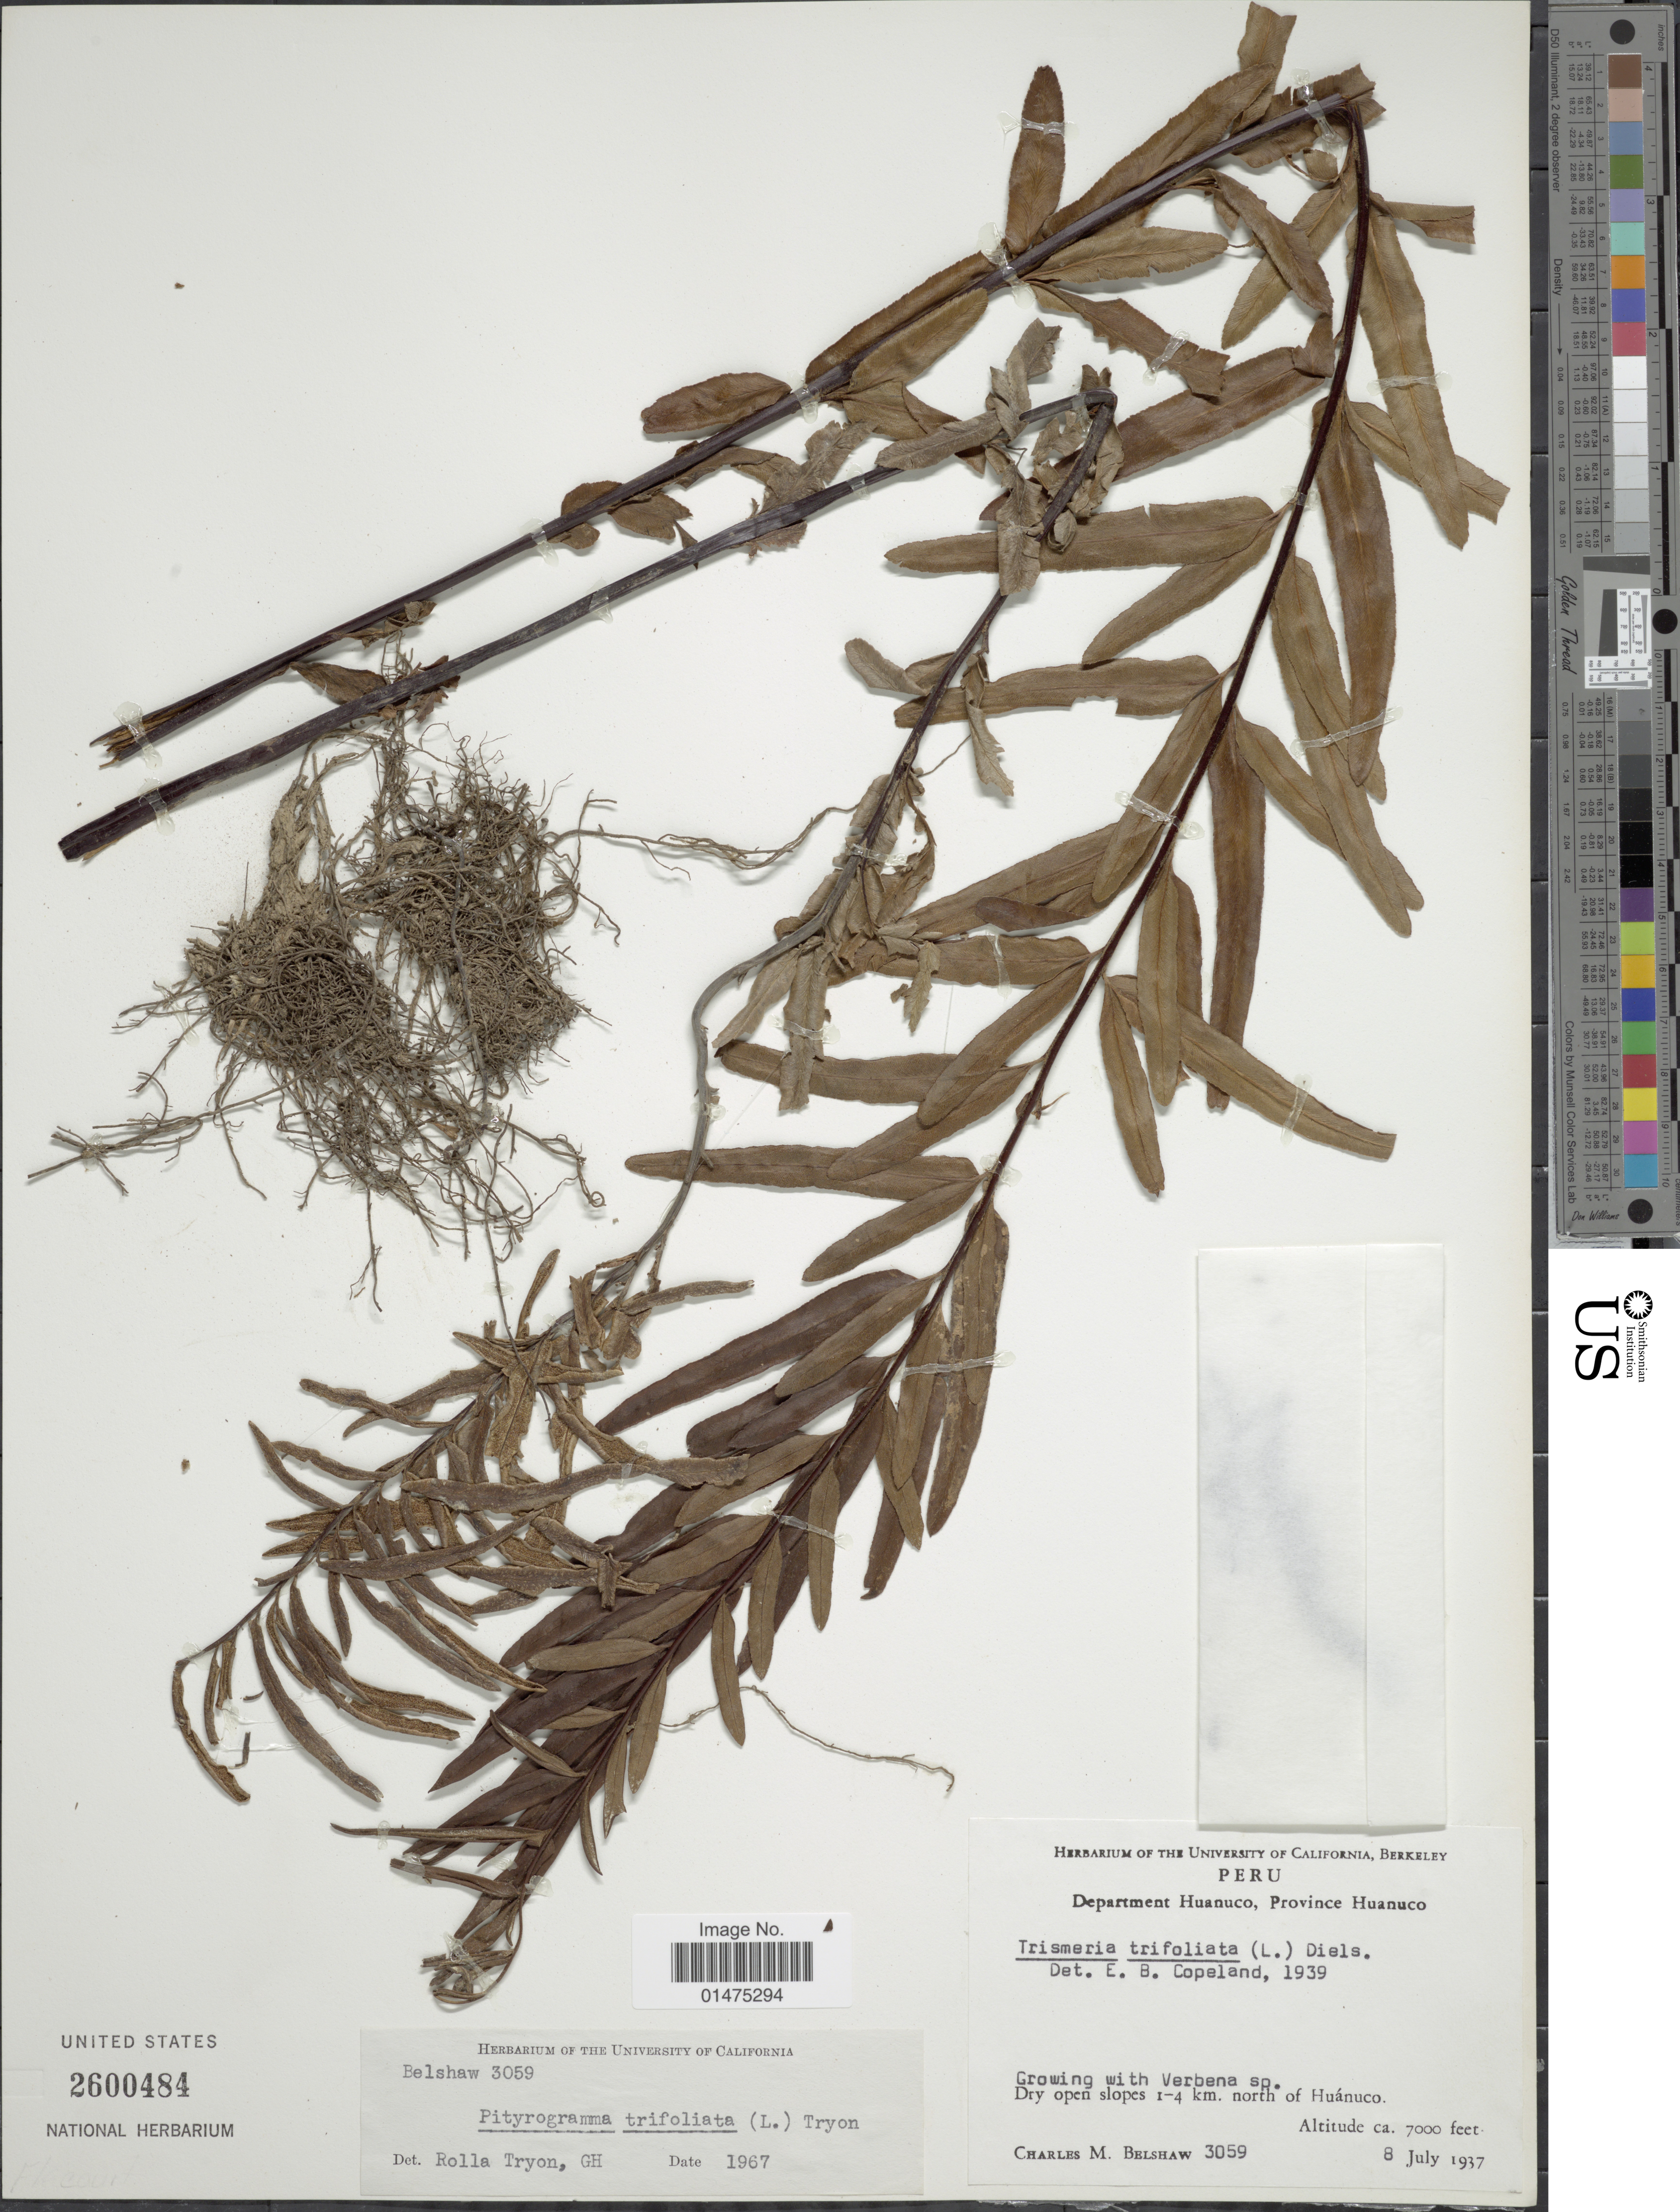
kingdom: Plantae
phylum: Tracheophyta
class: Polypodiopsida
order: Polypodiales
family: Pteridaceae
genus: Pityrogramma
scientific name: Pityrogramma trifoliata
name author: (L.) R.M. Tryon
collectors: C. Shaw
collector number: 3059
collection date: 1937-07-08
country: Peru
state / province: Huánuco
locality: Department Huanuco, Dry open slopes 1-4 km. north of Huánuco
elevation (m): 2134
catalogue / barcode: US 2600484